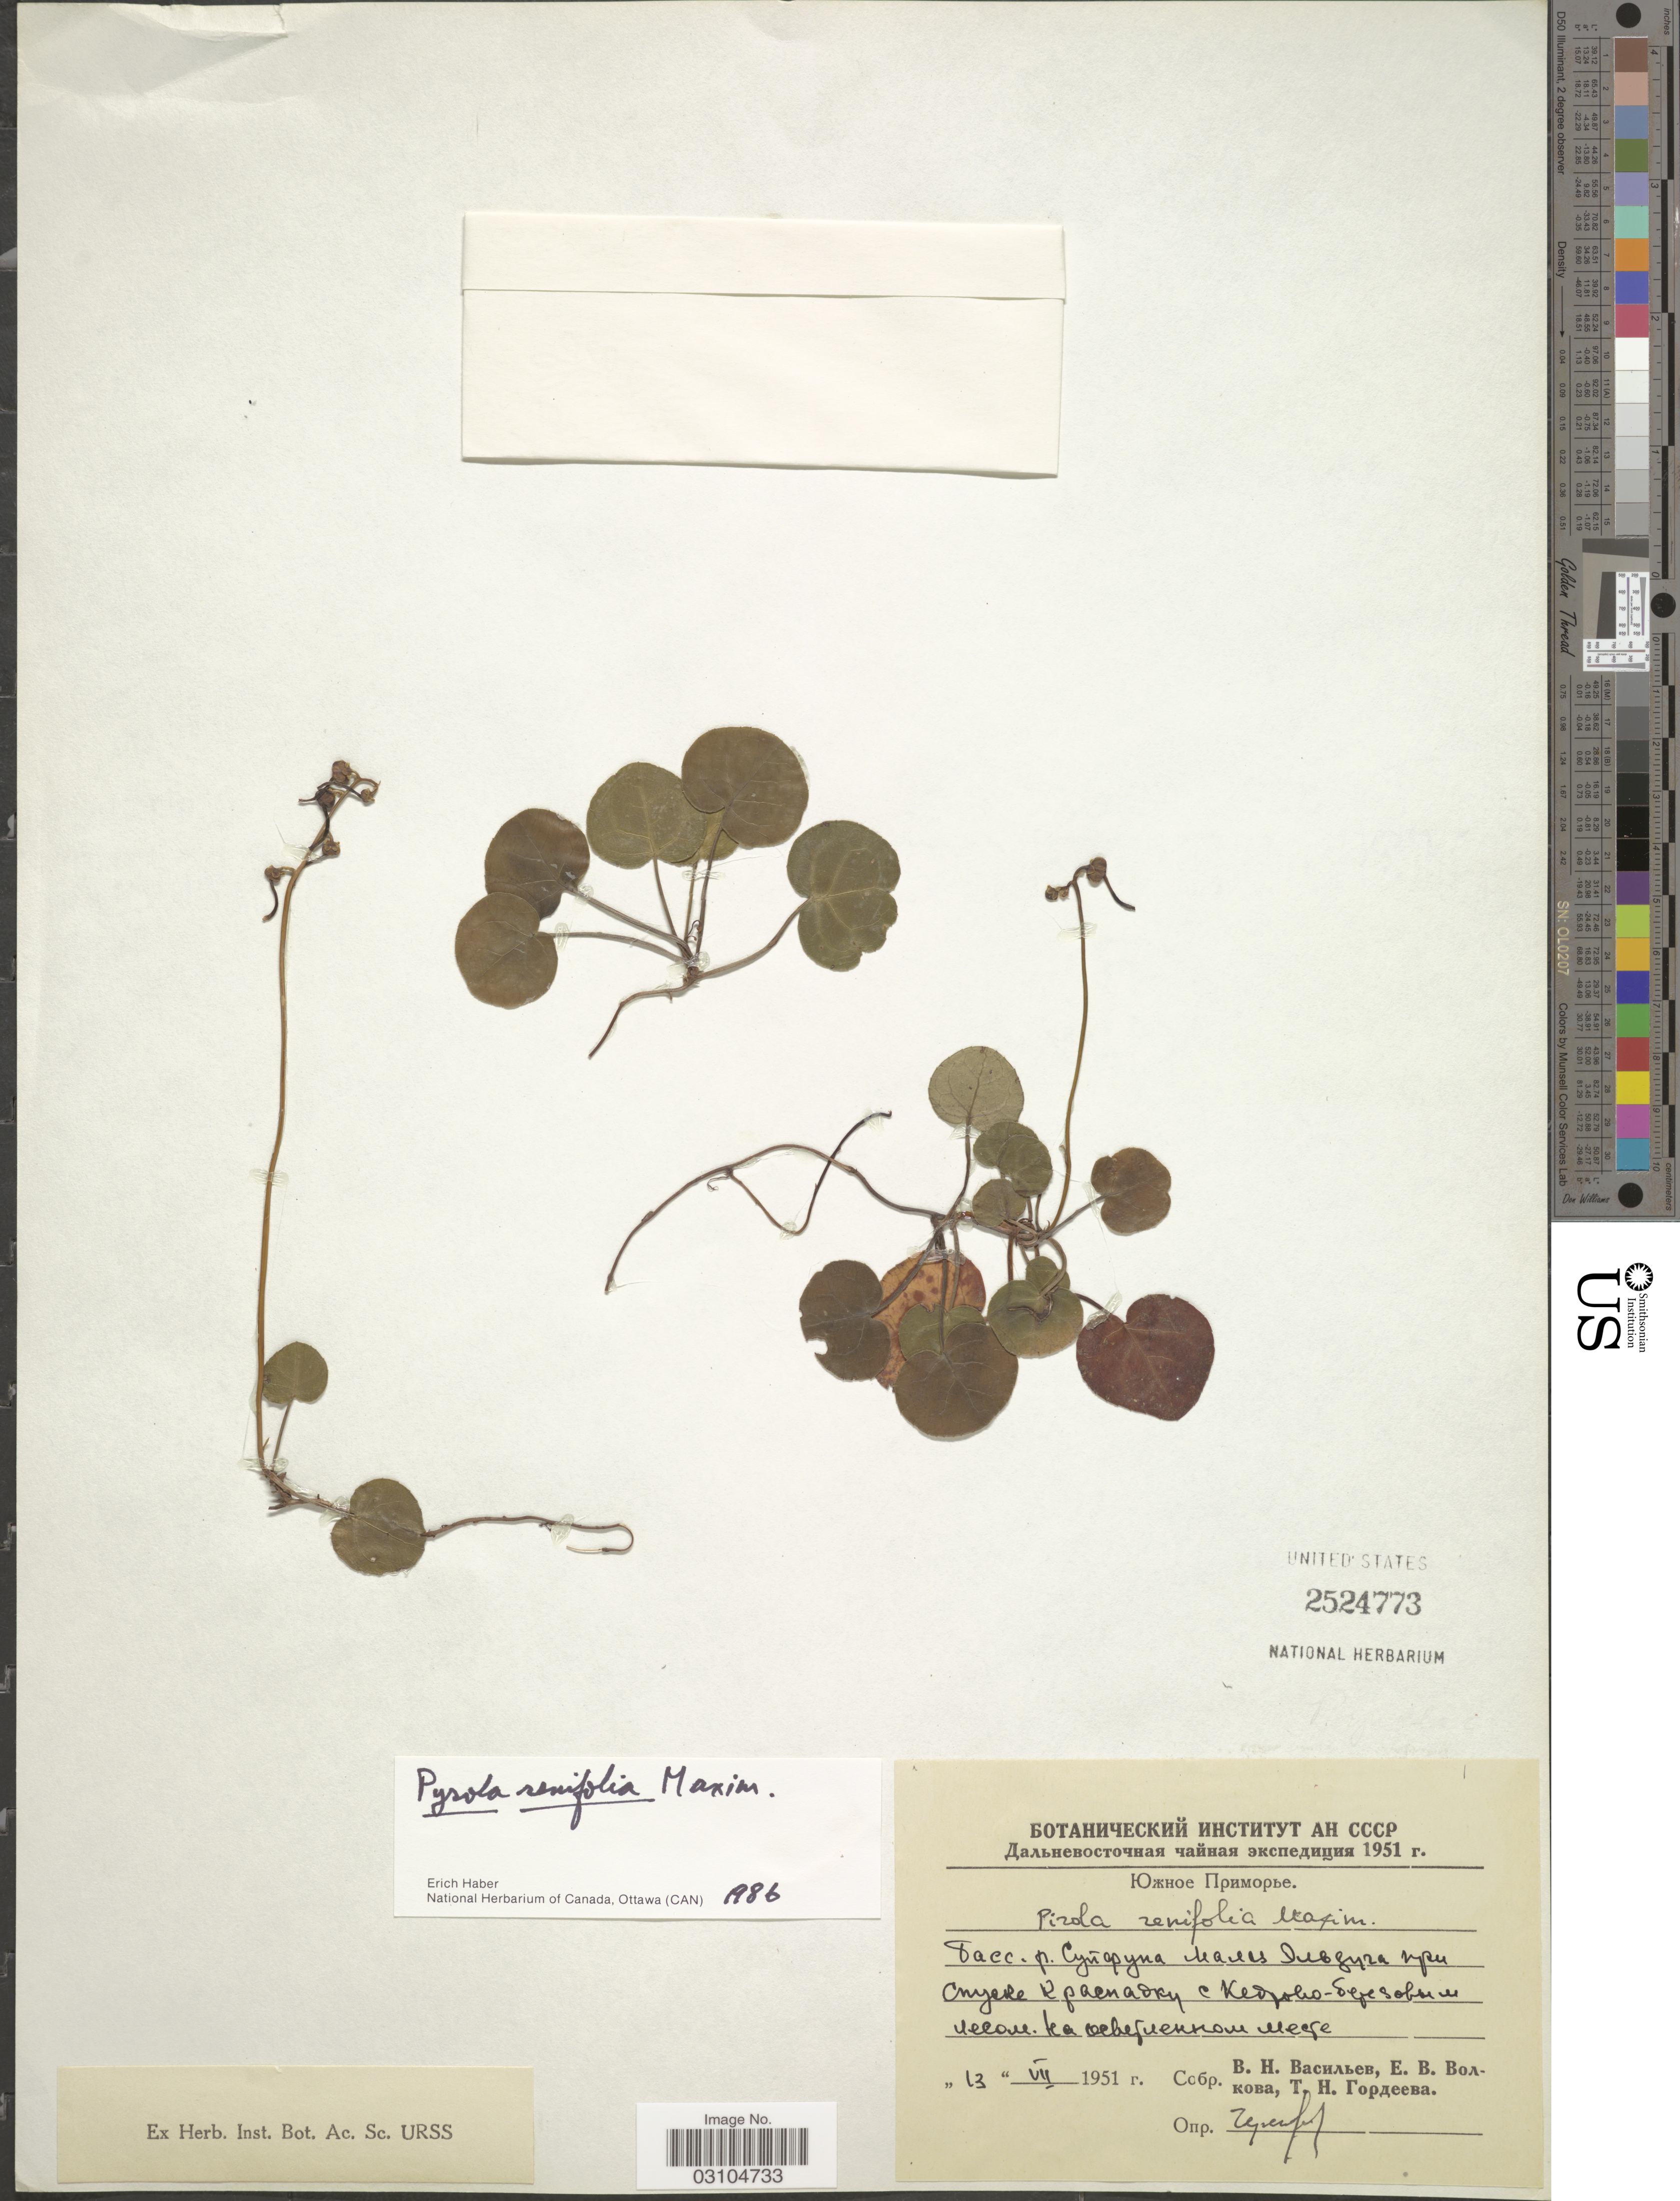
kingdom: Plantae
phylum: Tracheophyta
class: Magnoliopsida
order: Ericales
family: Ericaceae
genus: Pyrola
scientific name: Pyrola renifolia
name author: Maxim.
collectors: V. Vasil'ev, E. V. Volkova & T. Gordeeva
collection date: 1951-07-13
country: Russian Federation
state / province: Primorsky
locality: Basin of River Suifun.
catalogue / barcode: US 2524773